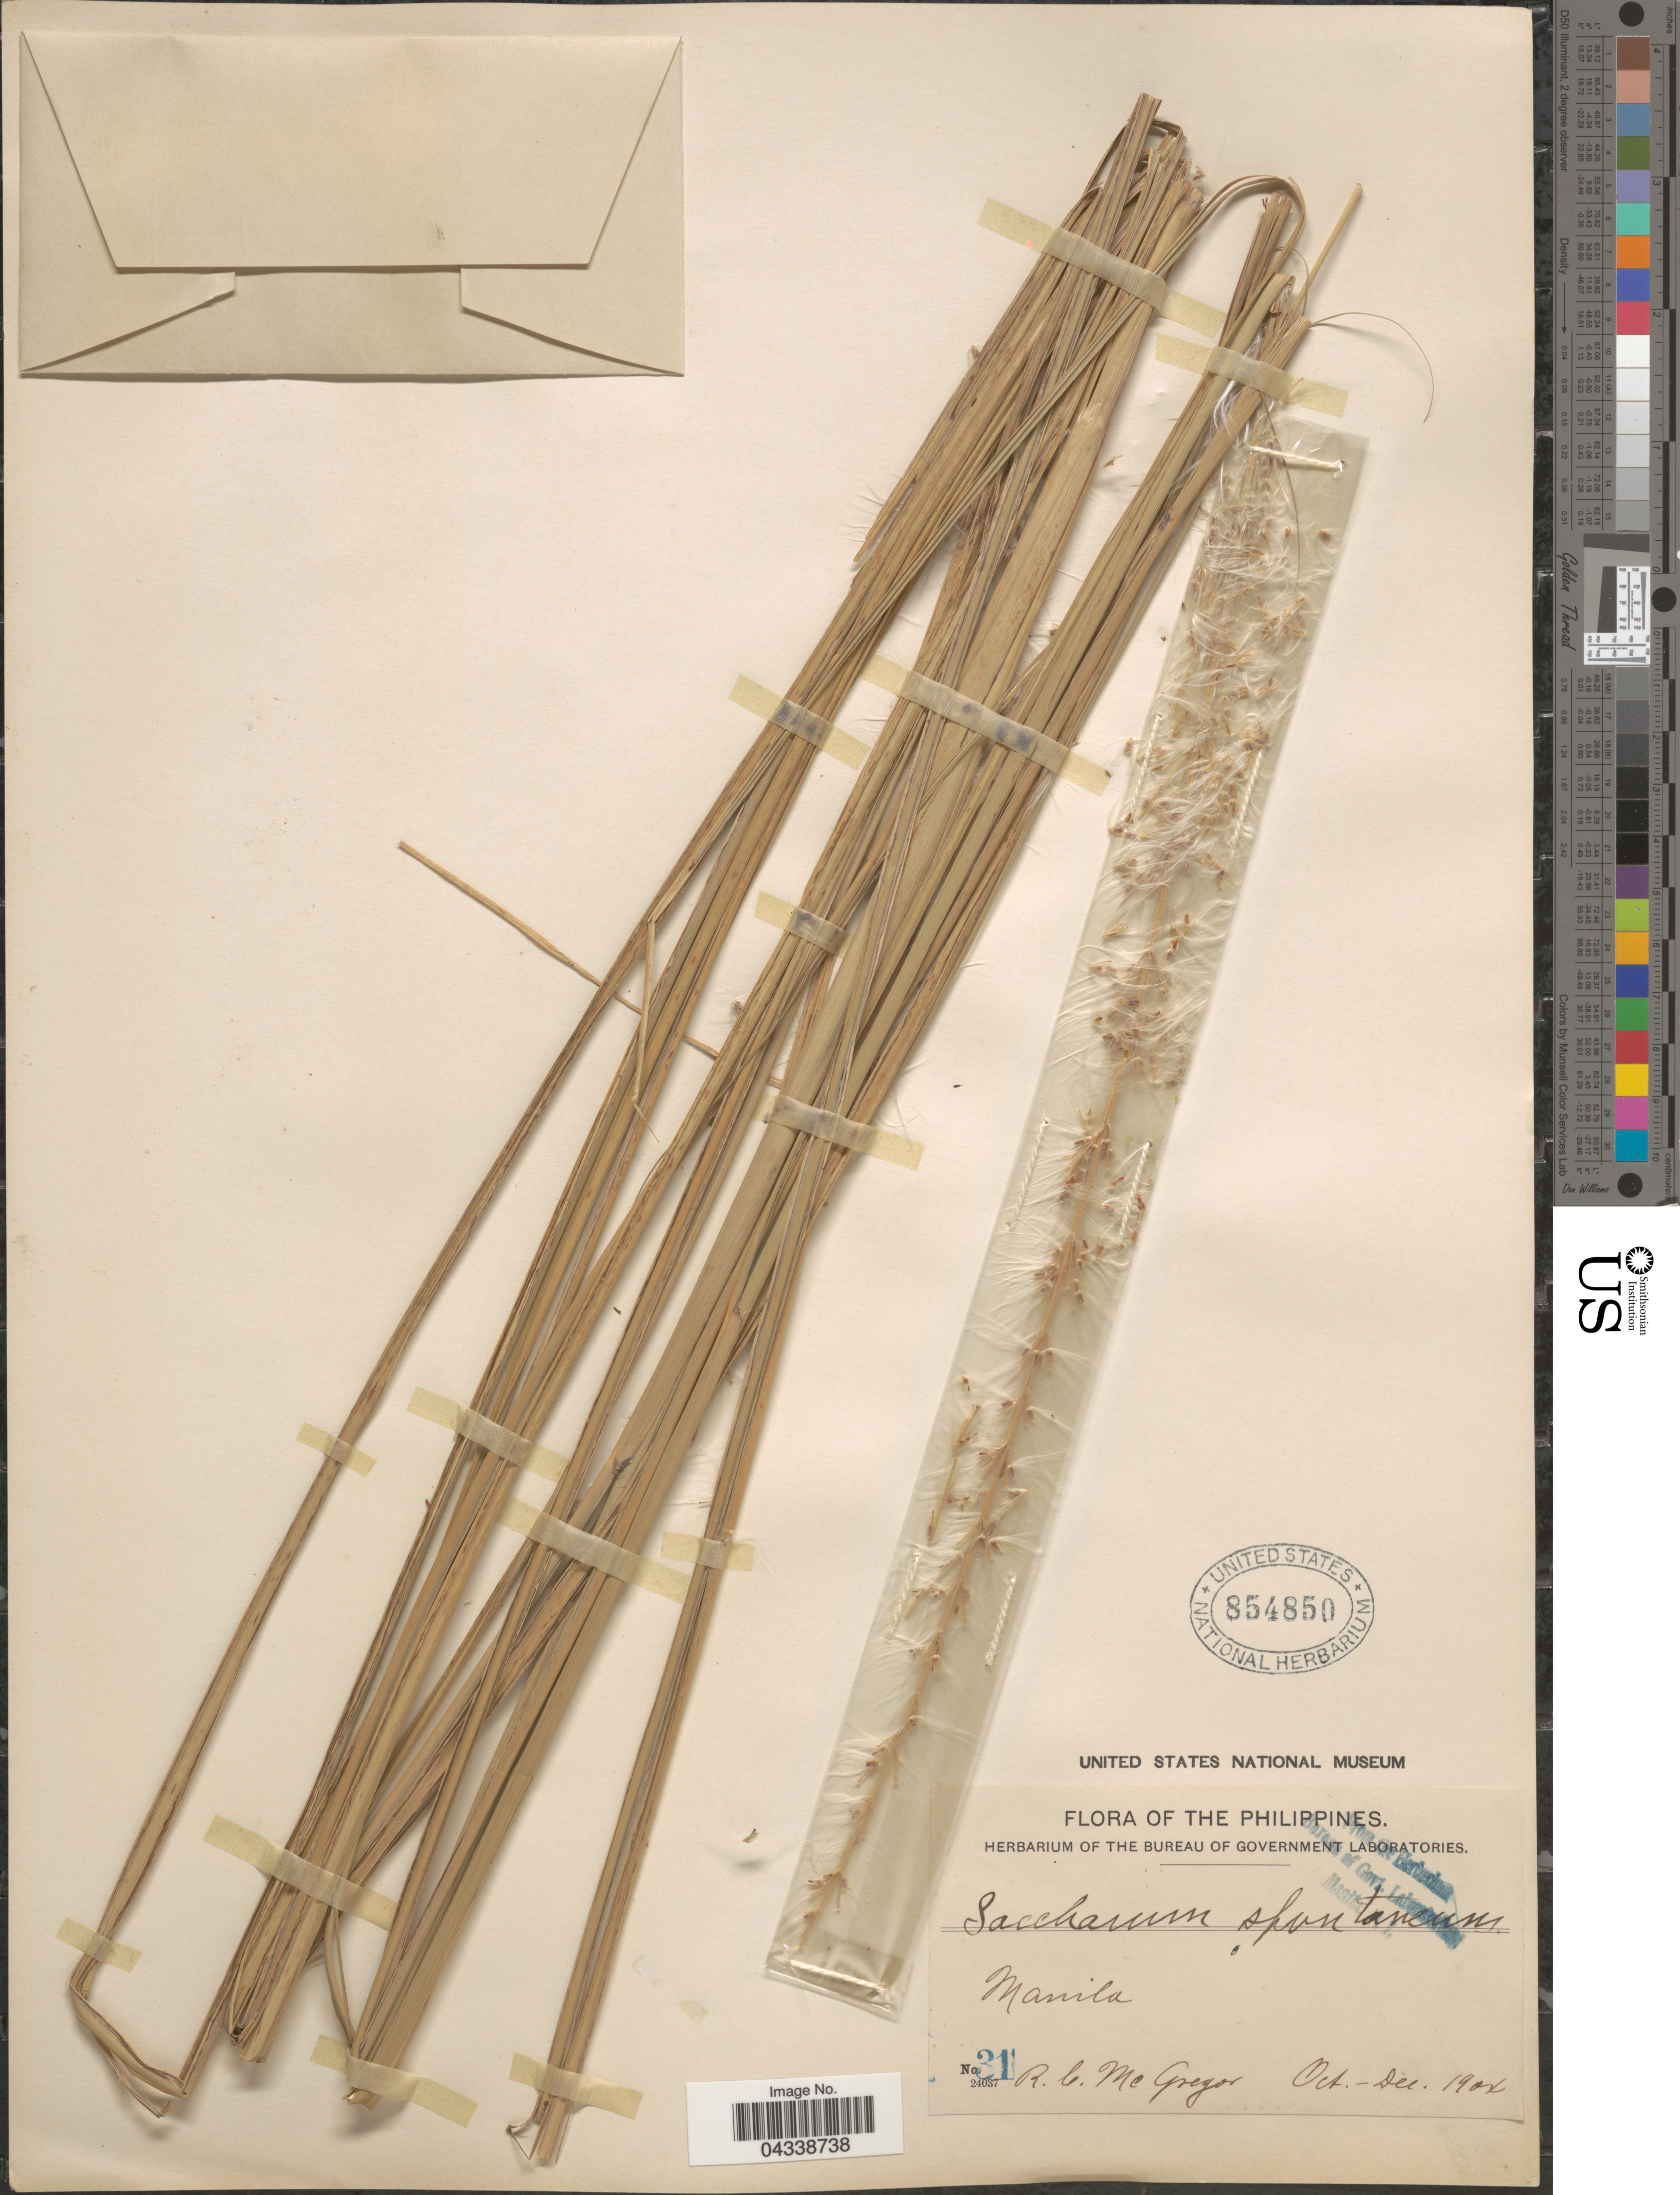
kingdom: Plantae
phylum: Tracheophyta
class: Liliopsida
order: Poales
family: Poaceae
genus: Saccharum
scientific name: Saccharum spontaneum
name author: L.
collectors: R. C. McGregor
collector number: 31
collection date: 1904-10/1904-12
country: Philippines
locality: Manila.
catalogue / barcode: US 854850